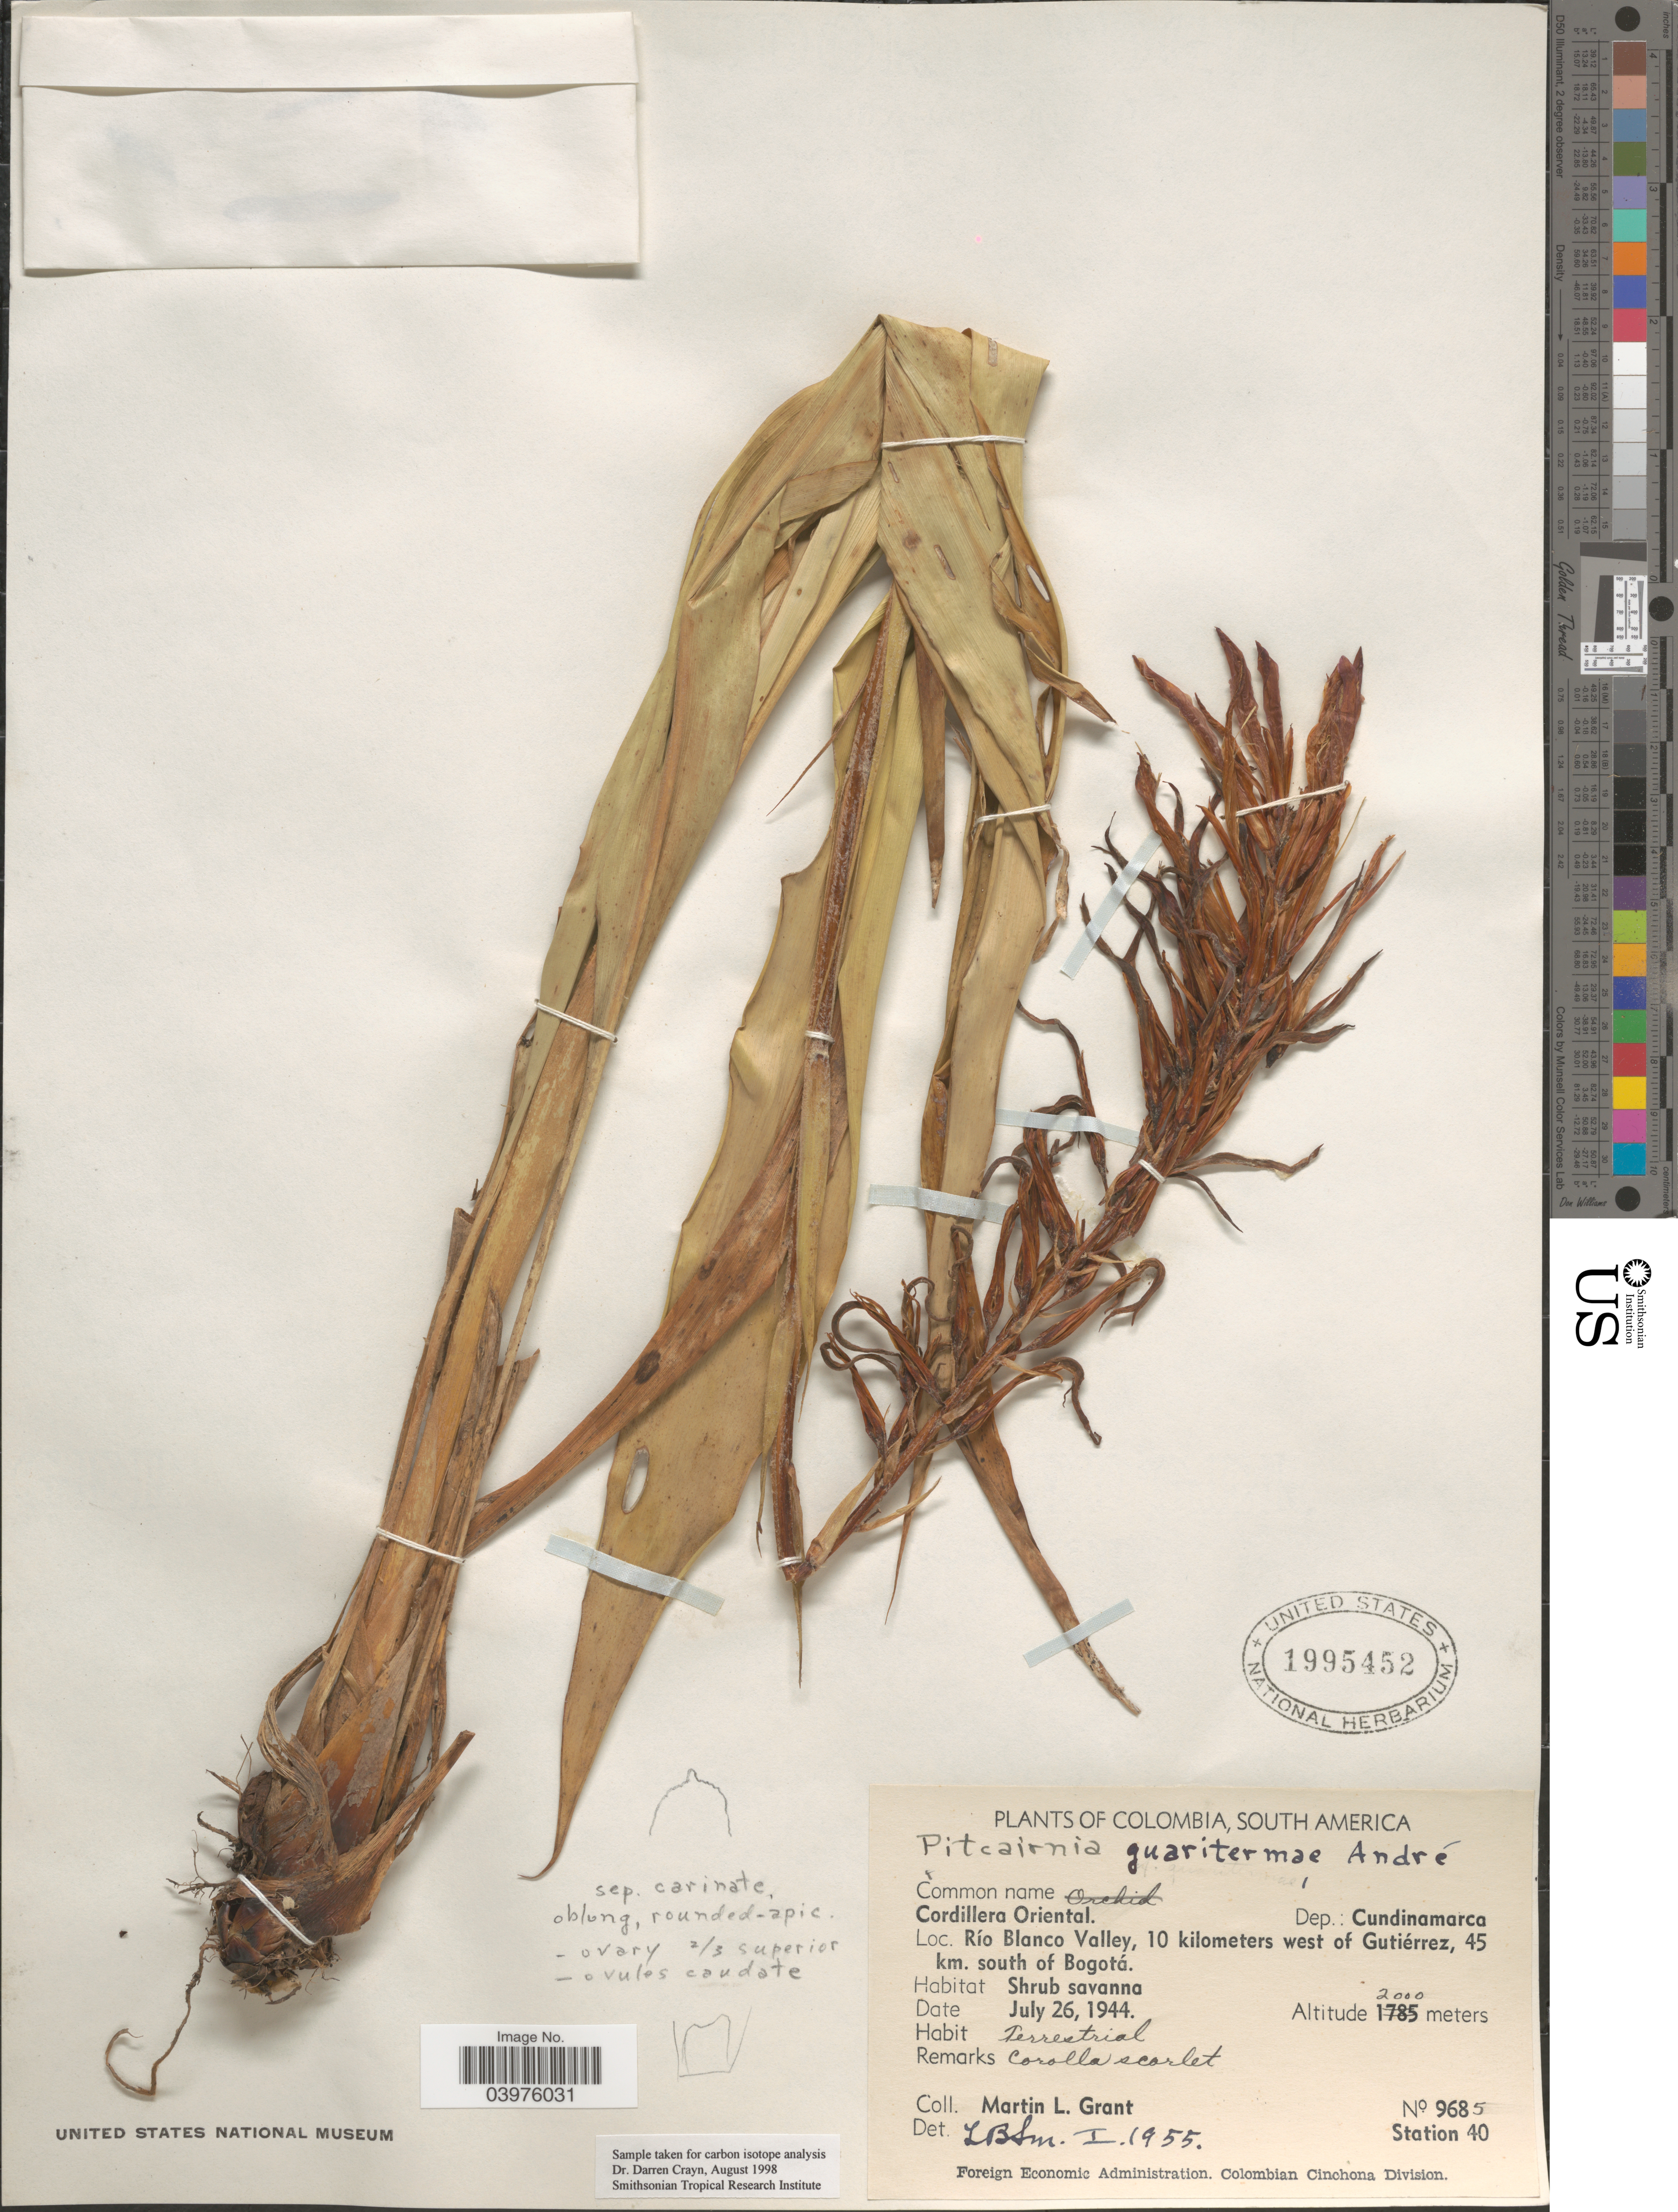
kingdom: Plantae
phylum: Tracheophyta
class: Liliopsida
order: Poales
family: Bromeliaceae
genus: Pitcairnia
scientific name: Pitcairnia guaritermae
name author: André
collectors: M. L. Grant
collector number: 9685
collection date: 1944-07-26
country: Colombia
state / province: Cundinamarca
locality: Cordillera Oriental. Dep.: Cundinamarca. Río Blanco Valley, 10 kilometers west of Gutiérrez, 45 km. south of Bogotá. Station 40.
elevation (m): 2000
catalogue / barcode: US 1995452